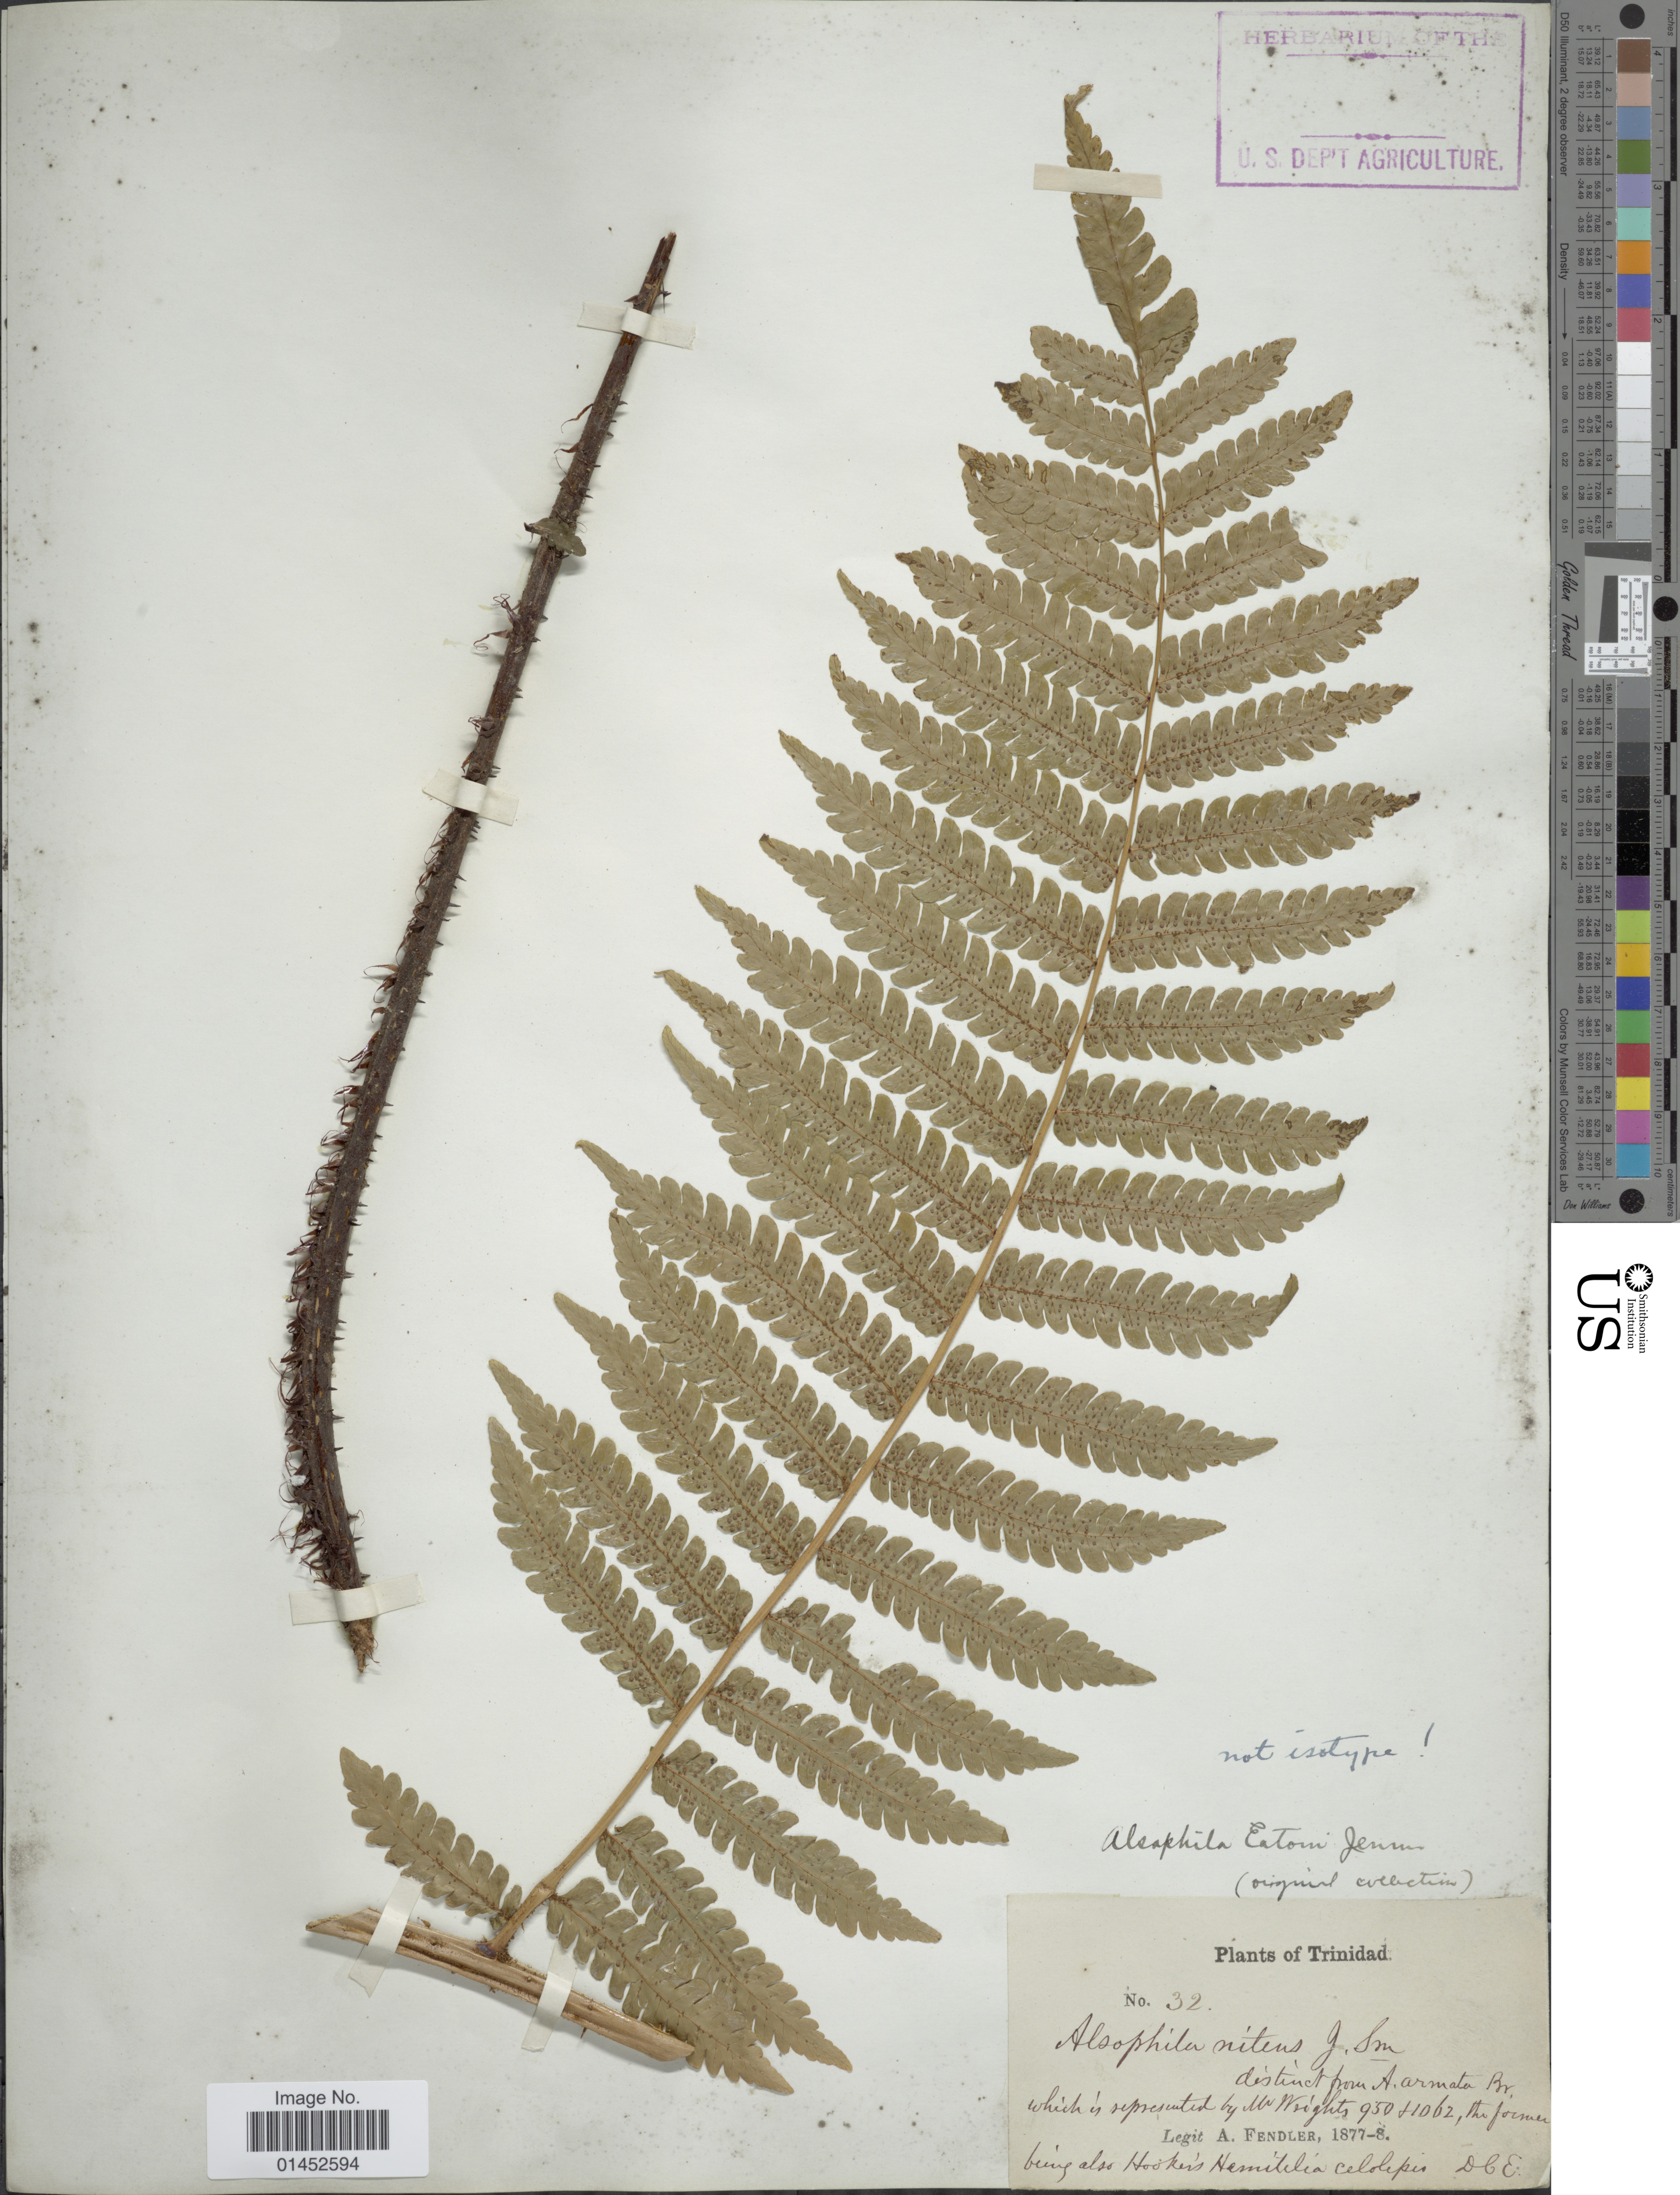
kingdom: Plantae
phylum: Tracheophyta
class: Polypodiopsida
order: Cyatheales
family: Cyatheaceae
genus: Cyathea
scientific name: Cyathea pungens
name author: (Willd.) Domin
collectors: A. Fendler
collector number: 32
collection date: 1877/1878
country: Trinidad and Tobago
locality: Trinidad